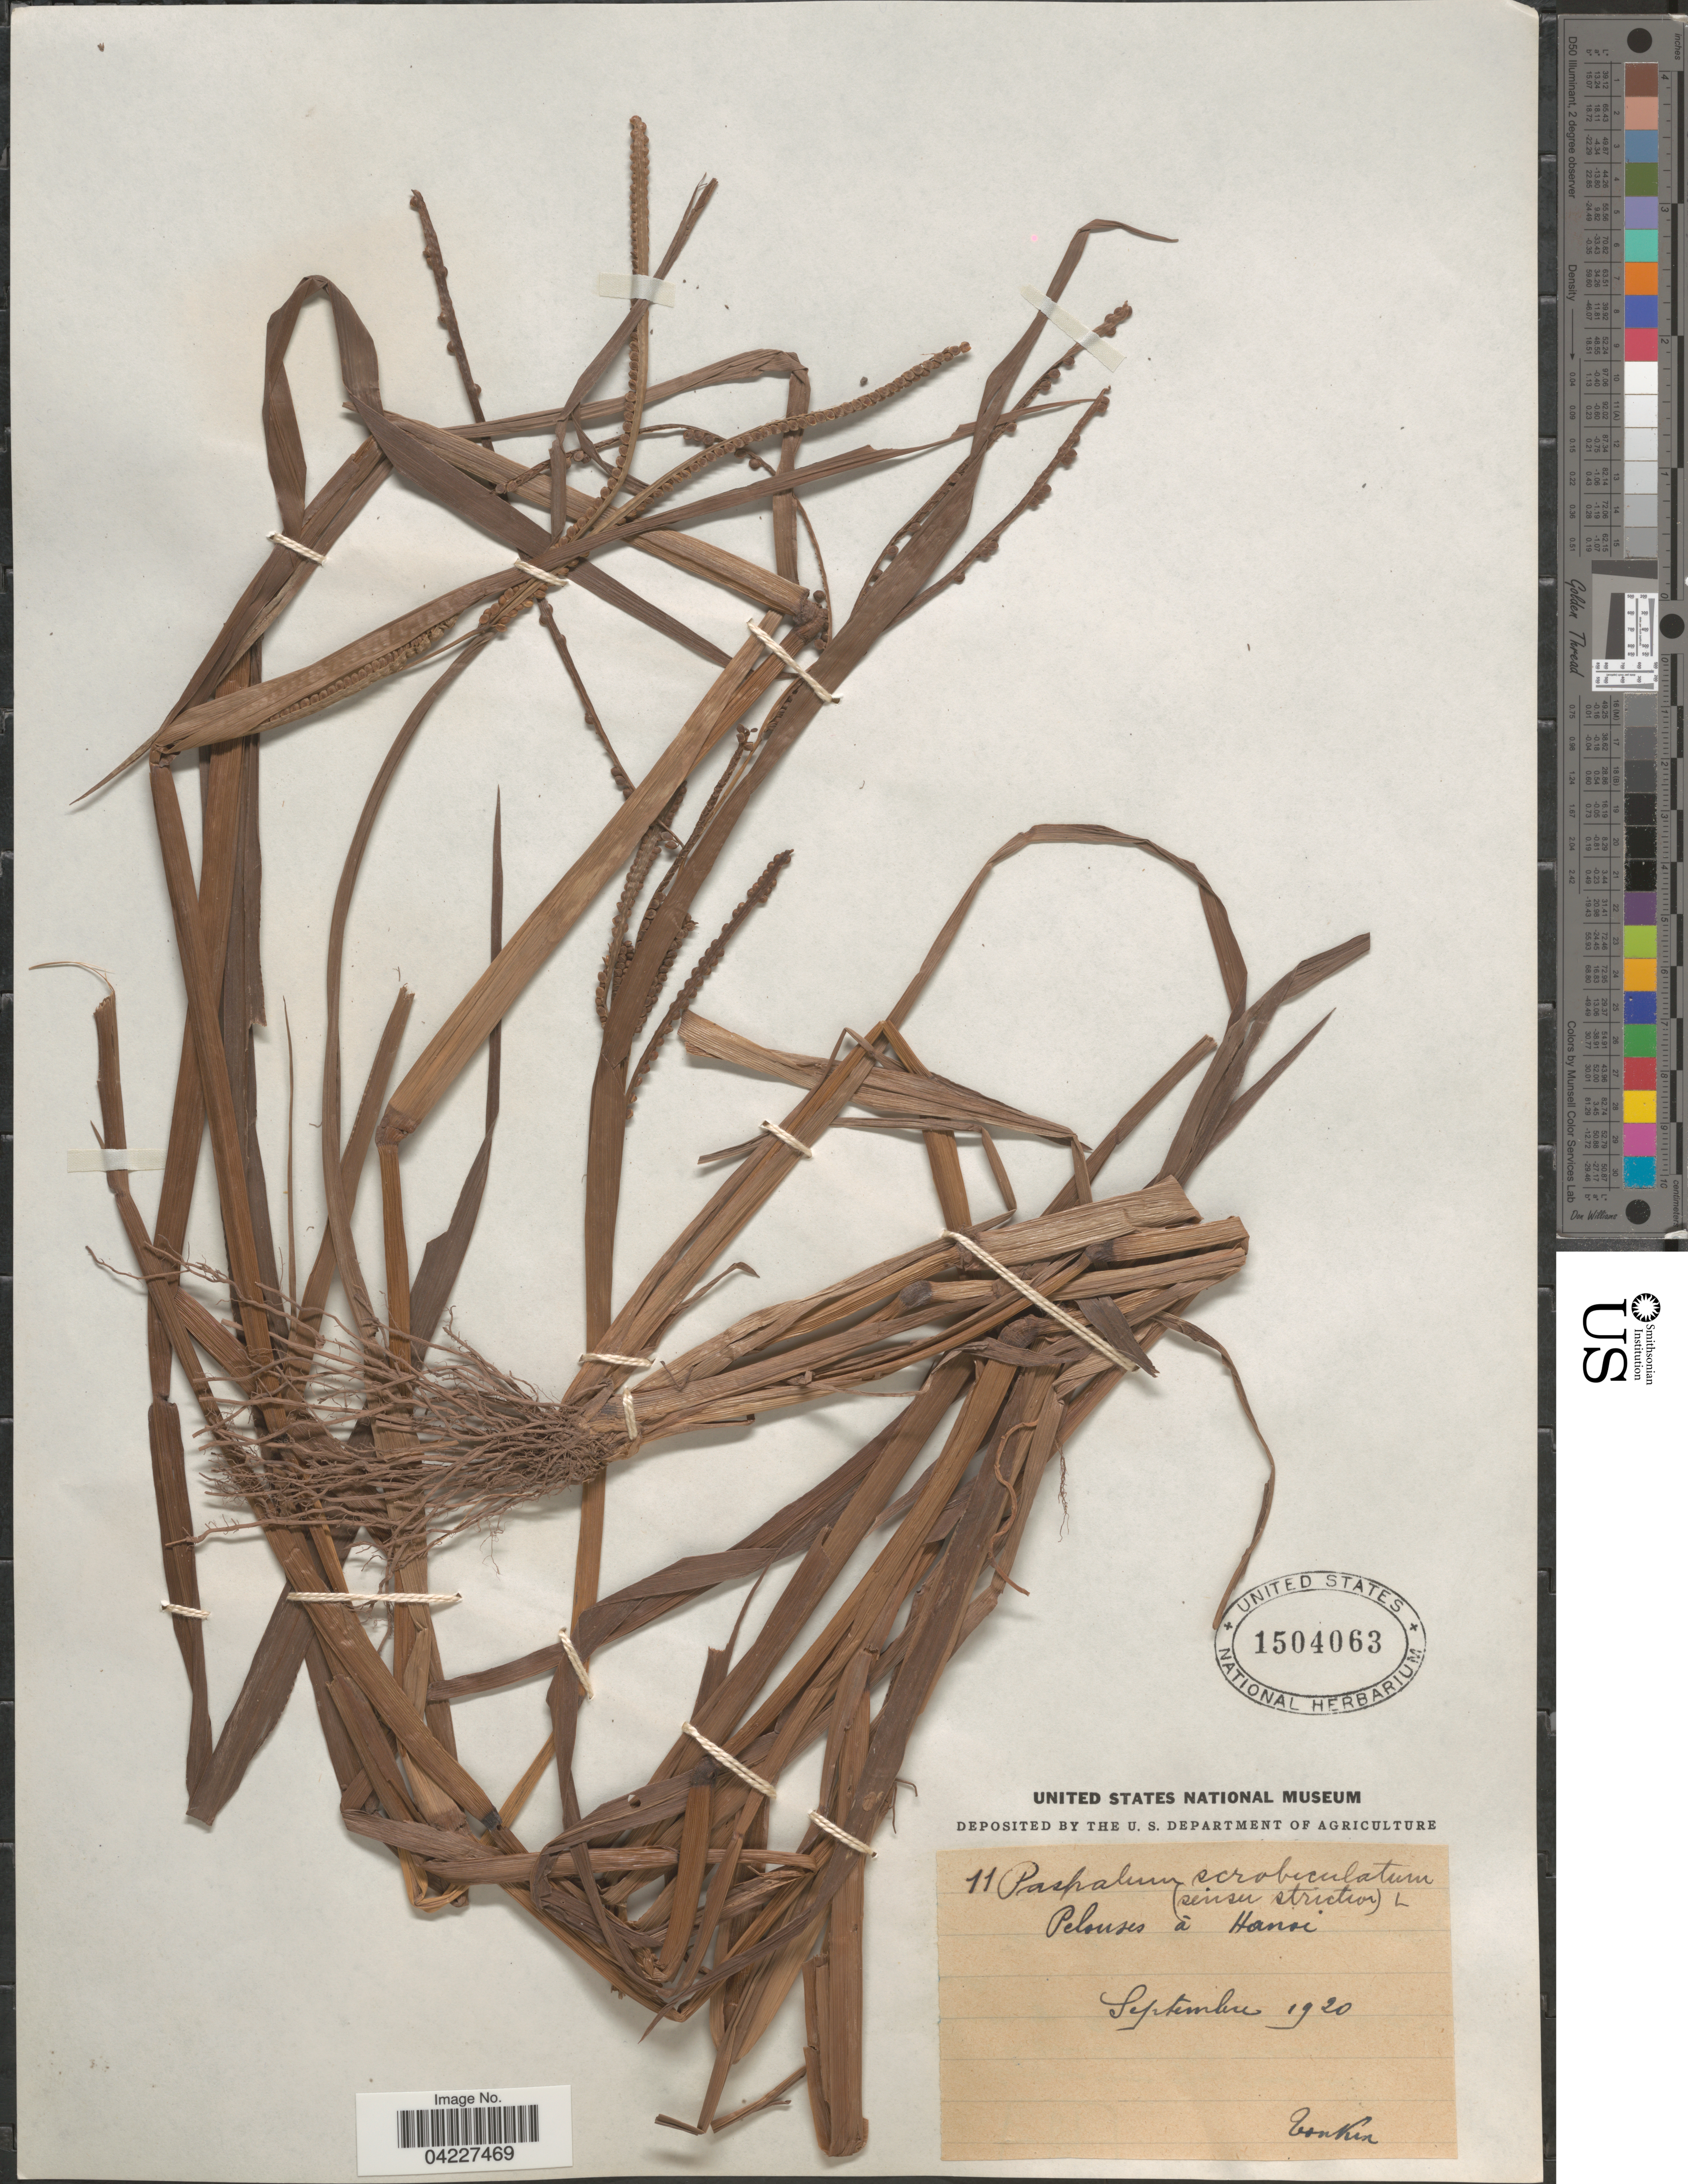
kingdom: Plantae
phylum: Tracheophyta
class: Liliopsida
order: Poales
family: Poaceae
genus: Paspalum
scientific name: Paspalum scrobiculatum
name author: L.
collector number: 11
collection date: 1920-09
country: Vietnam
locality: Pelouses à Hanoi. Tonkin.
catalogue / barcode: US 1504063